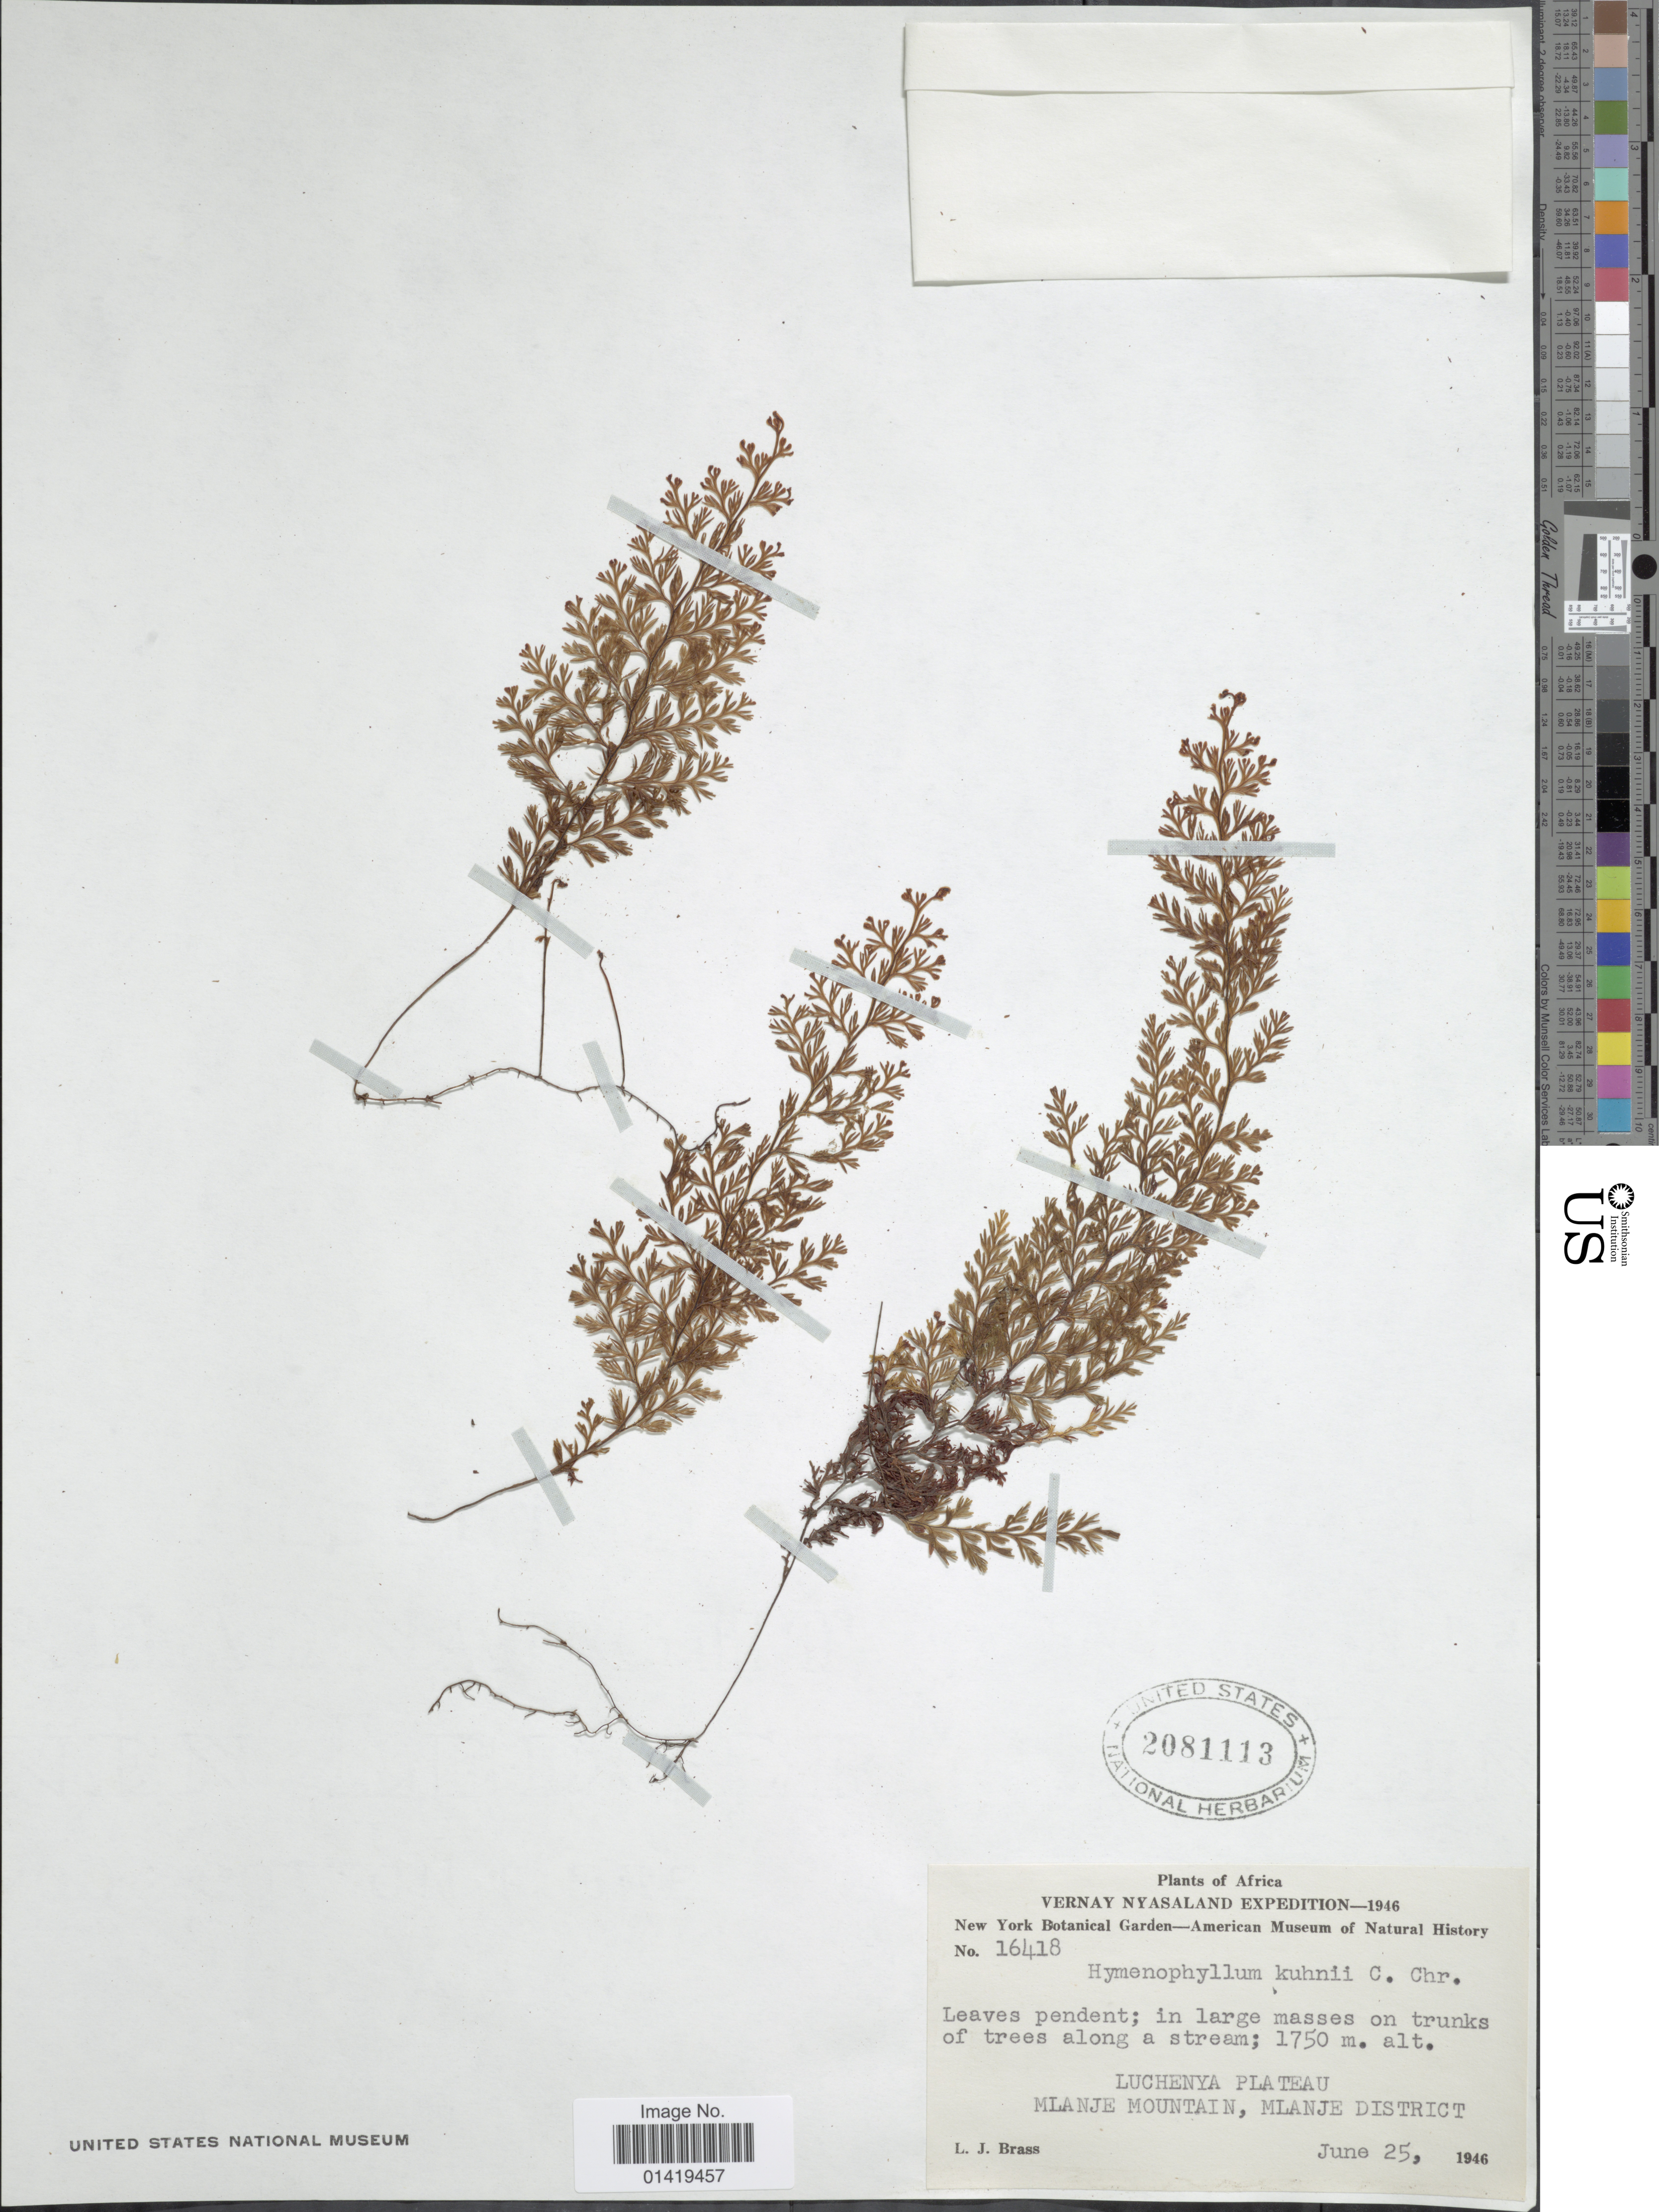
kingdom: Plantae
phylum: Tracheophyta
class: Polypodiopsida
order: Hymenophyllales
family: Hymenophyllaceae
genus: Hymenophyllum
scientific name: Hymenophyllum kuhnii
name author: C. Chr.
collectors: L. J. Brass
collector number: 16418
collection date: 1946-06-25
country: Malawi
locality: Africa, Luchenya plateau Mlanje mountain Mlanje district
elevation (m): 1750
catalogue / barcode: US 2081113